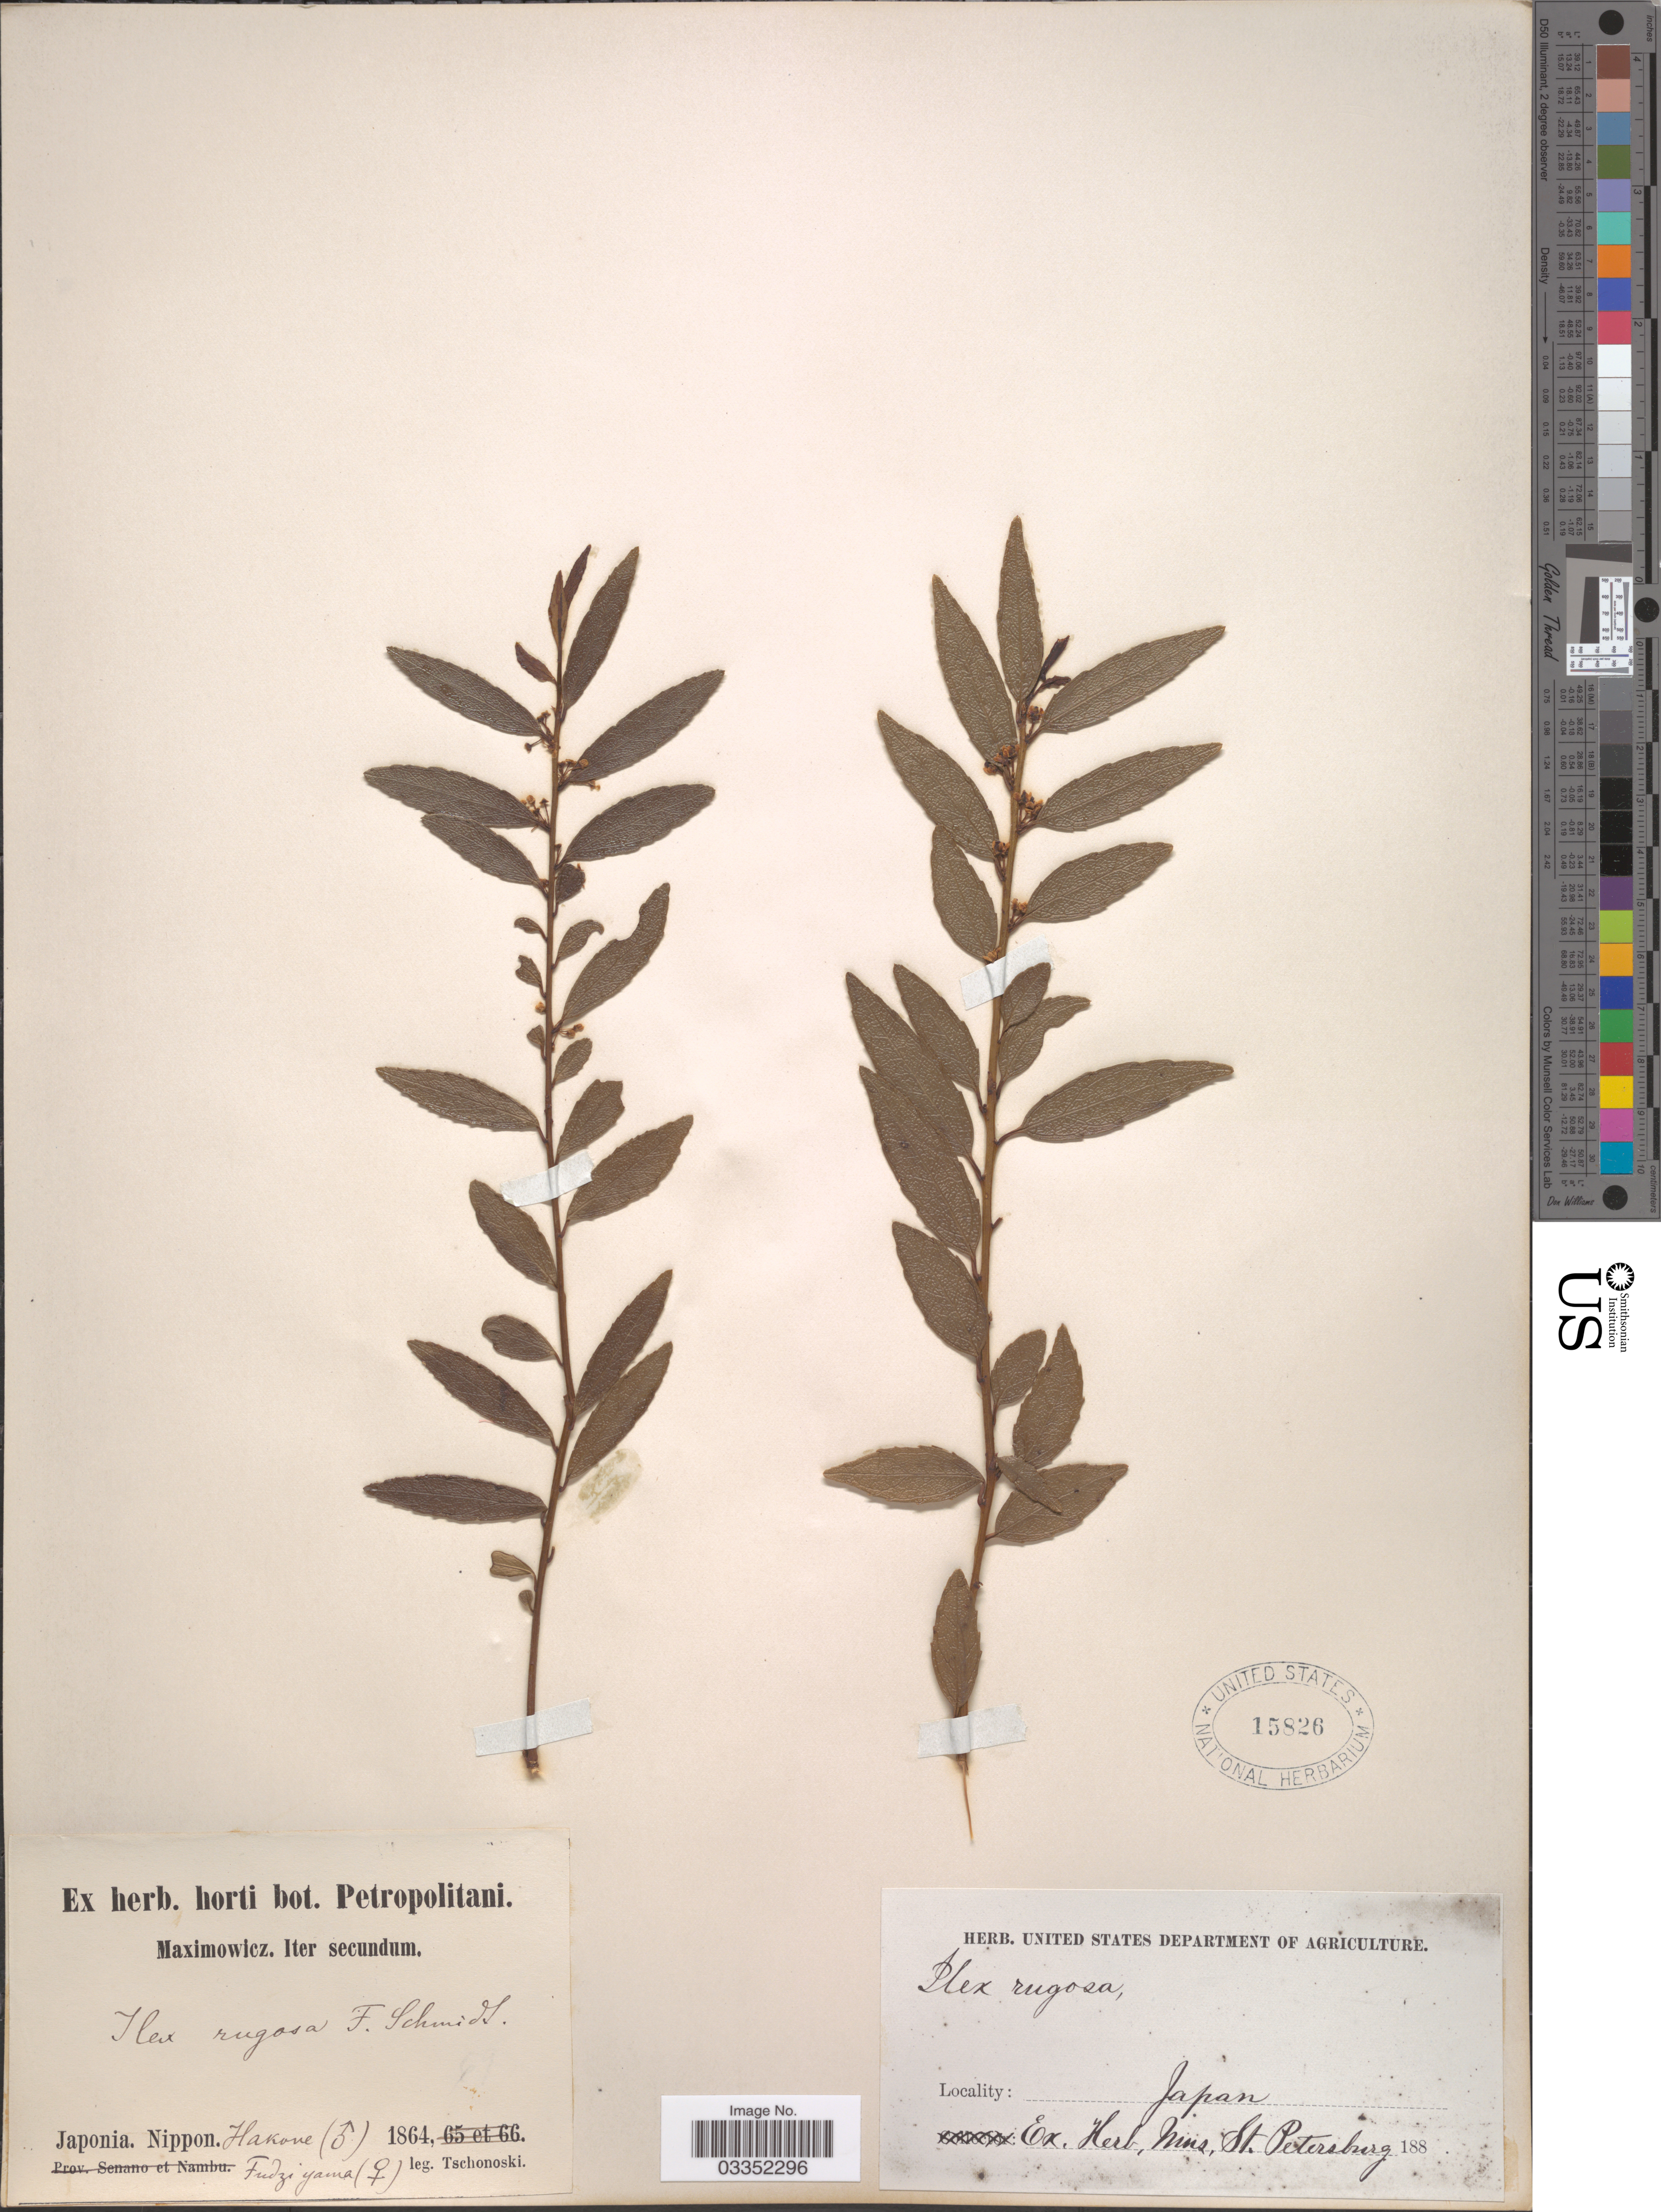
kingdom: Plantae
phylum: Tracheophyta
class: Magnoliopsida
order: Aquifoliales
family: Aquifoliaceae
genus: Ilex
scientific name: Ilex subrugosa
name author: Loes. in Sarg.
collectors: -. Tschonoski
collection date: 1864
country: Japan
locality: Japonia, Nippon, Hakone, Fudzi yama.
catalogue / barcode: US 15826